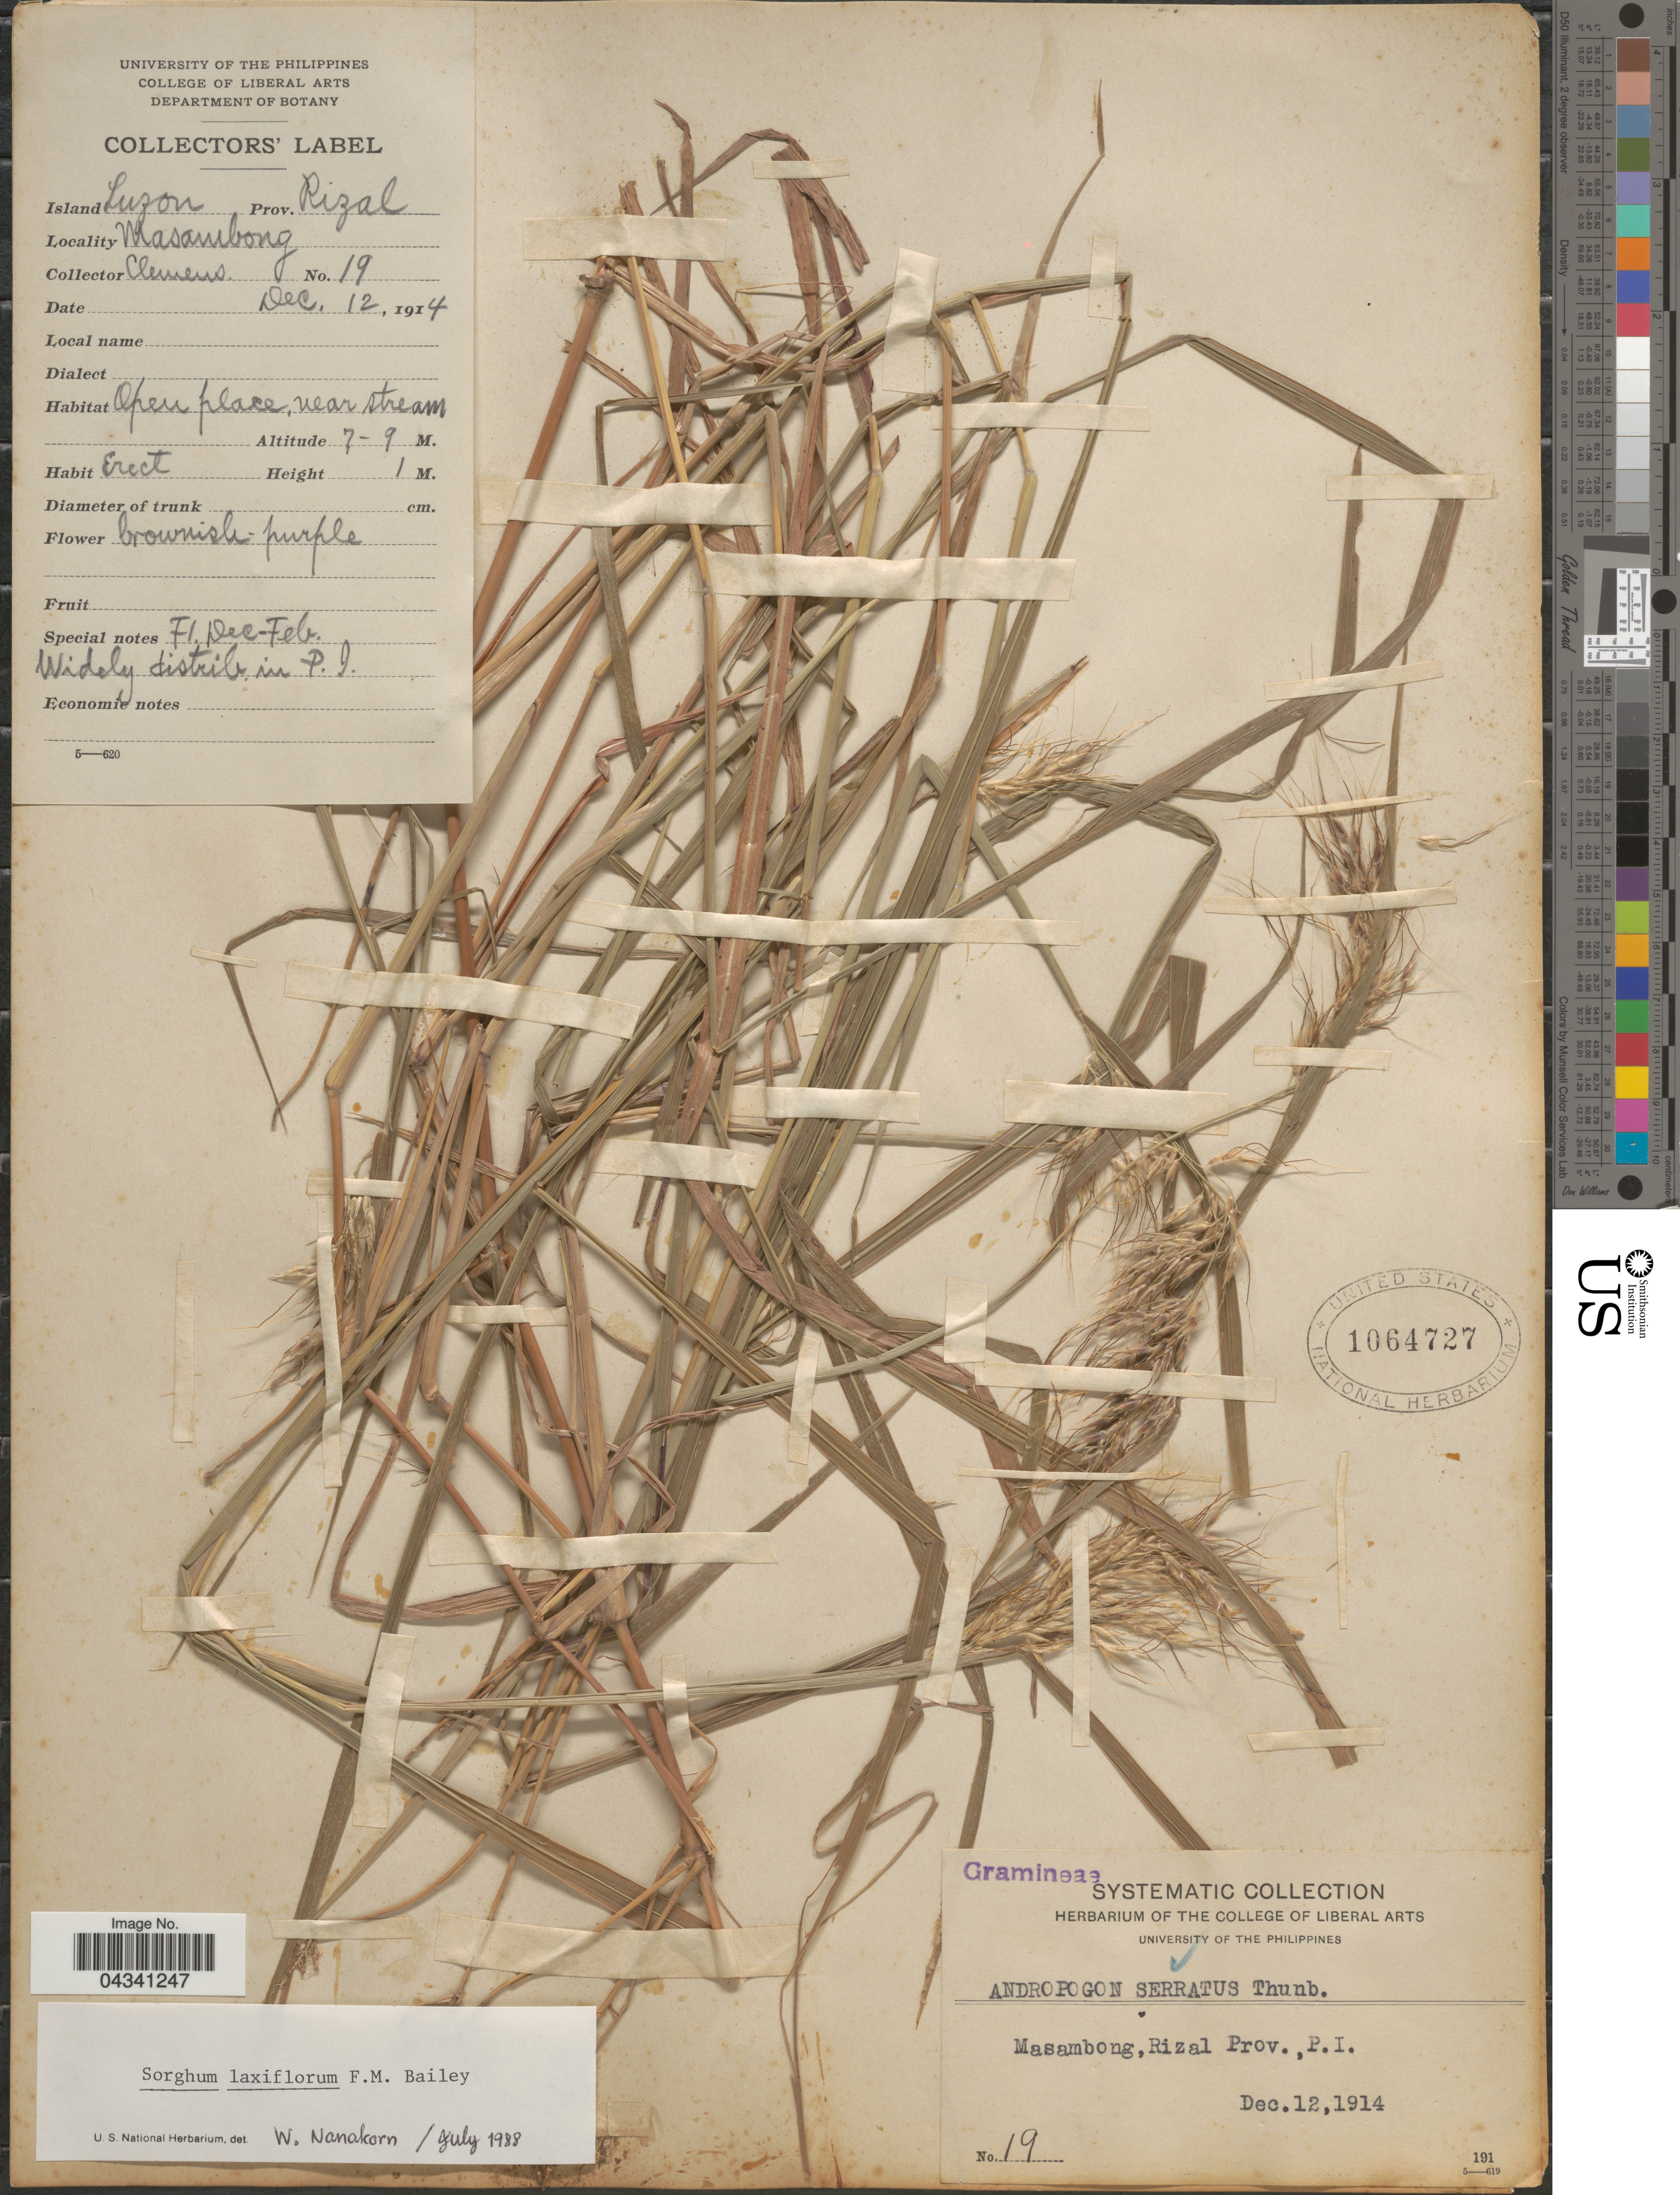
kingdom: Plantae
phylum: Tracheophyta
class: Liliopsida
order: Poales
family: Poaceae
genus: Sorghum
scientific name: Sorghum laxiflorum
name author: F.M. Bailey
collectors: -. Clemens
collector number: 19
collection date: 1914-12-12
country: Philippines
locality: Masambong, Rizal Prov, P. I. Island Luzon.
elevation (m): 7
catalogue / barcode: US 1064727